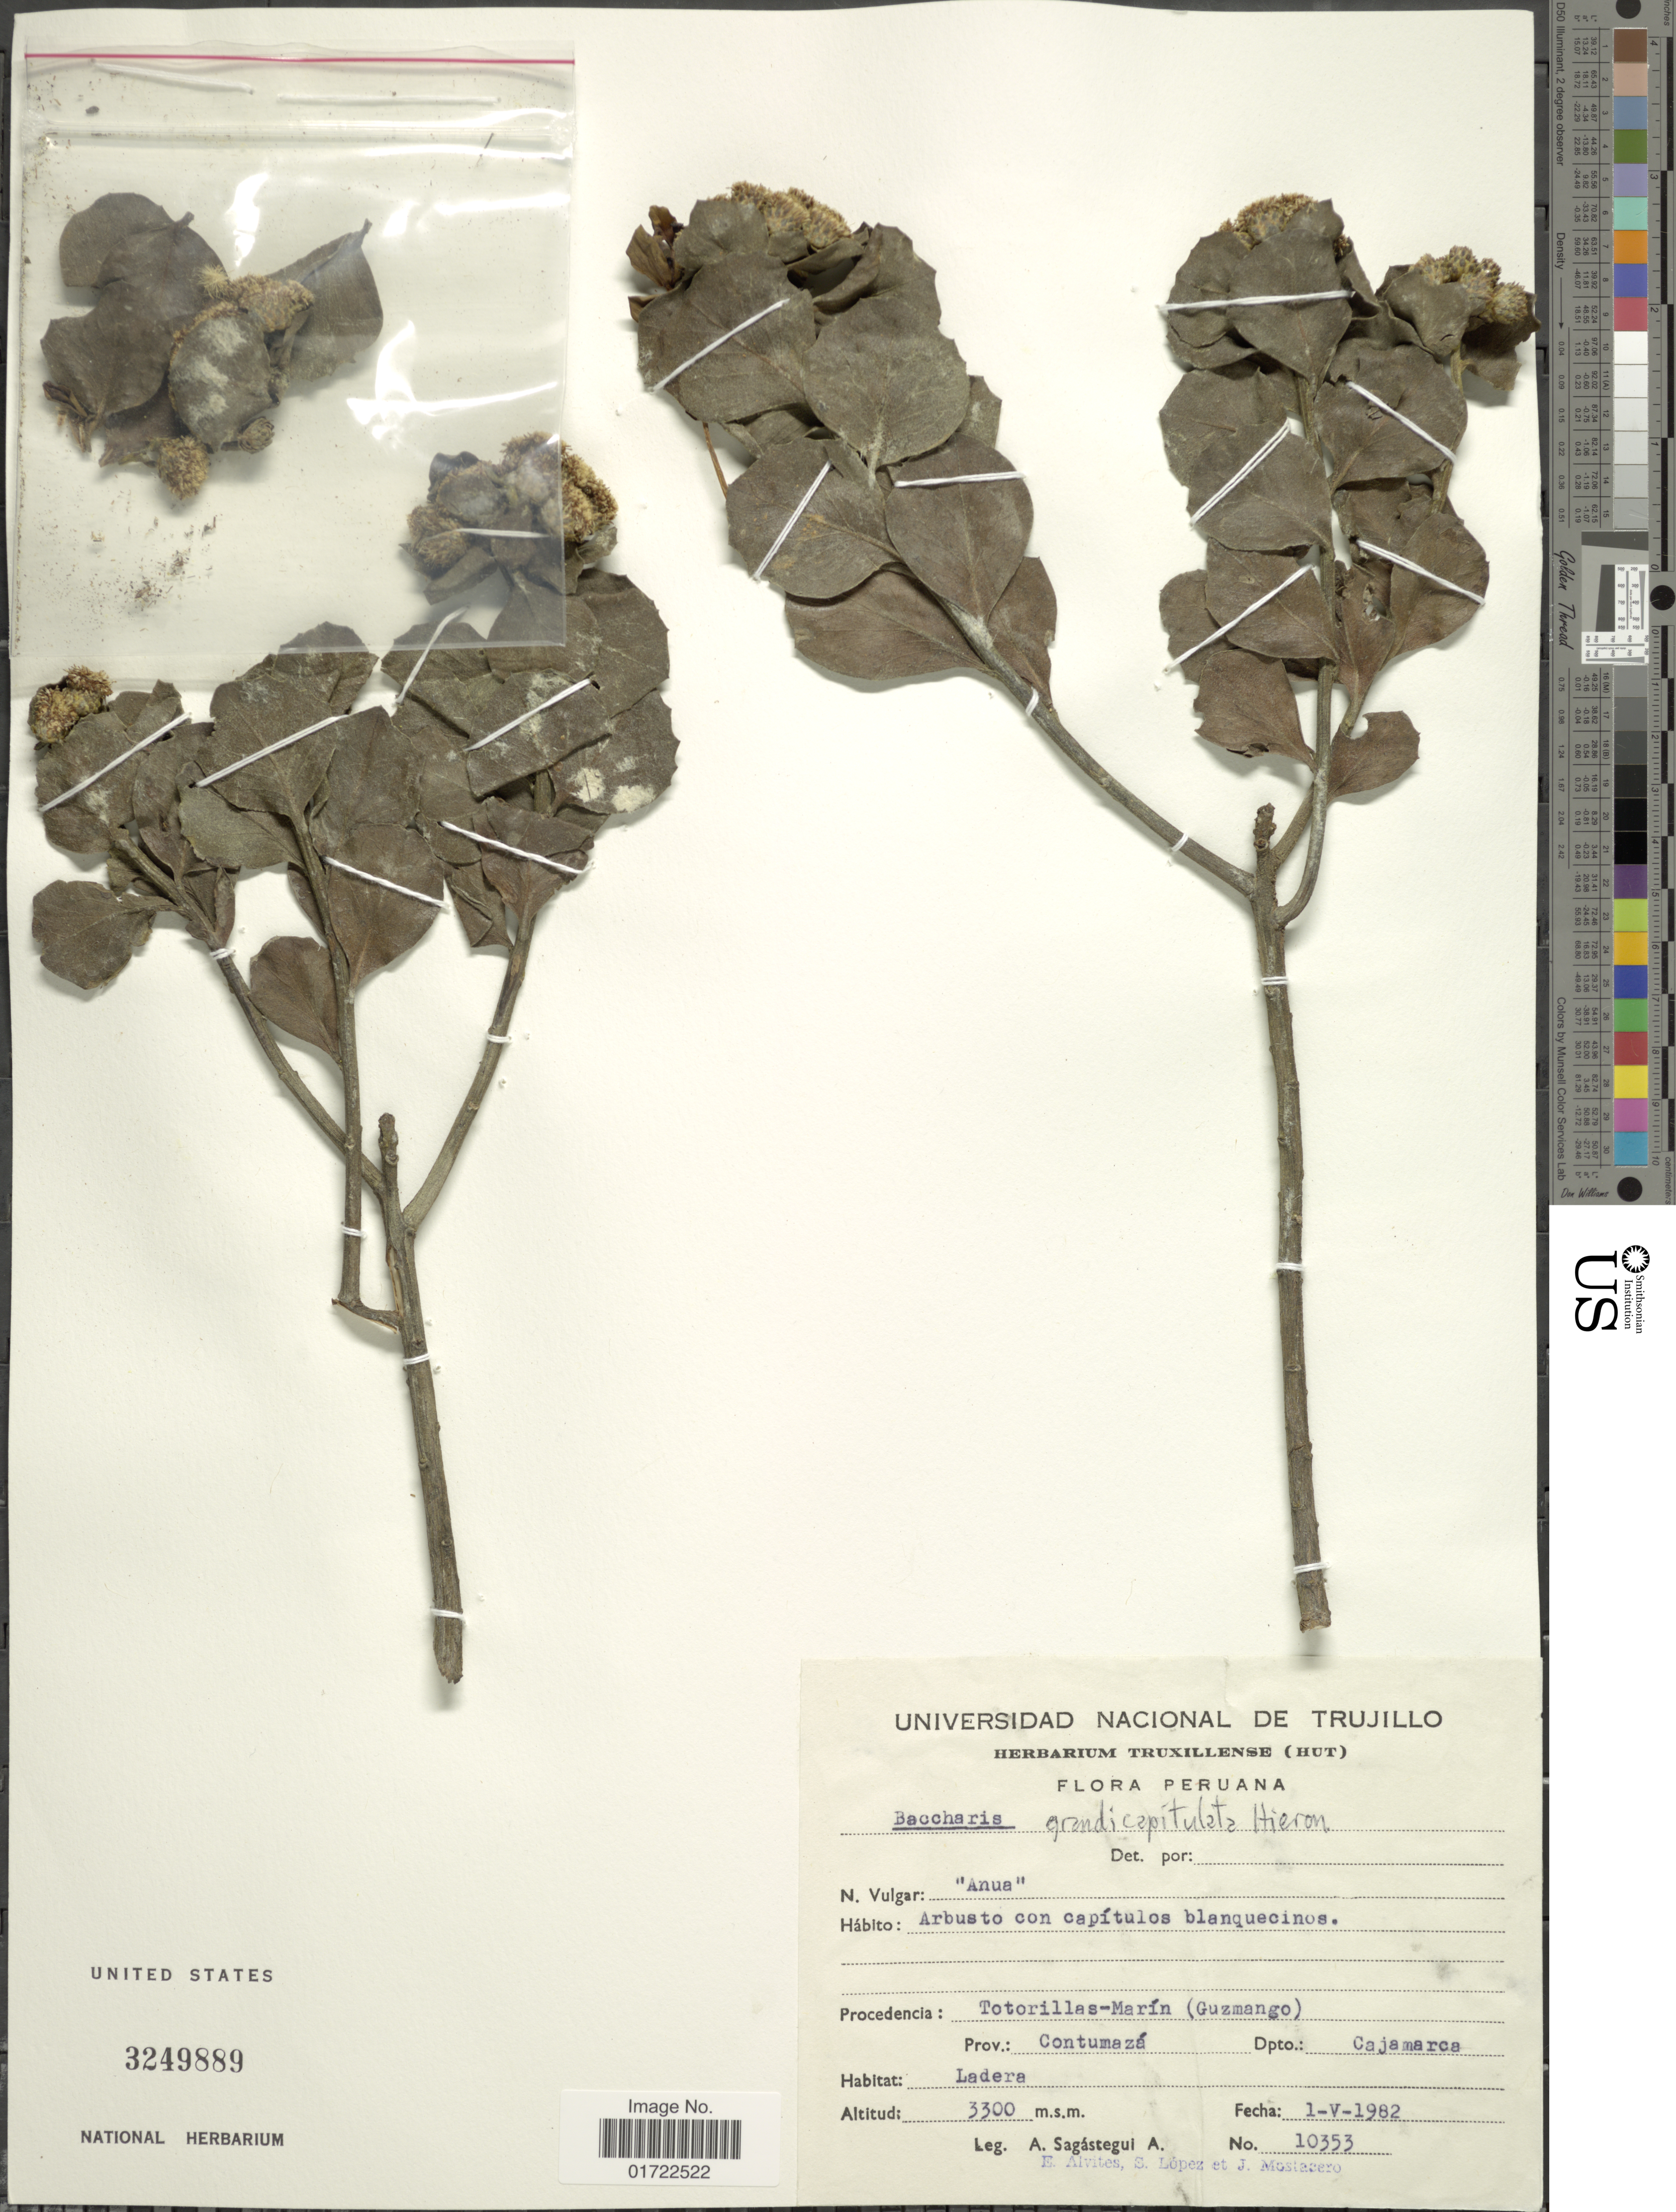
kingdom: Plantae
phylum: Tracheophyta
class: Magnoliopsida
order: Asterales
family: Asteraceae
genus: Baccharis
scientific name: Baccharis grandicapitulata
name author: Hieron.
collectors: A. Sagástegui A., E. Alvites, S. Lopez & J. Mostacero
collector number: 10353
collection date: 1982-05-01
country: Peru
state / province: Cajamarca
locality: Procedencia: Totorillas-Marin (Guzmango) Prov.: Contumaza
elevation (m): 3300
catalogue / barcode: US 3249889